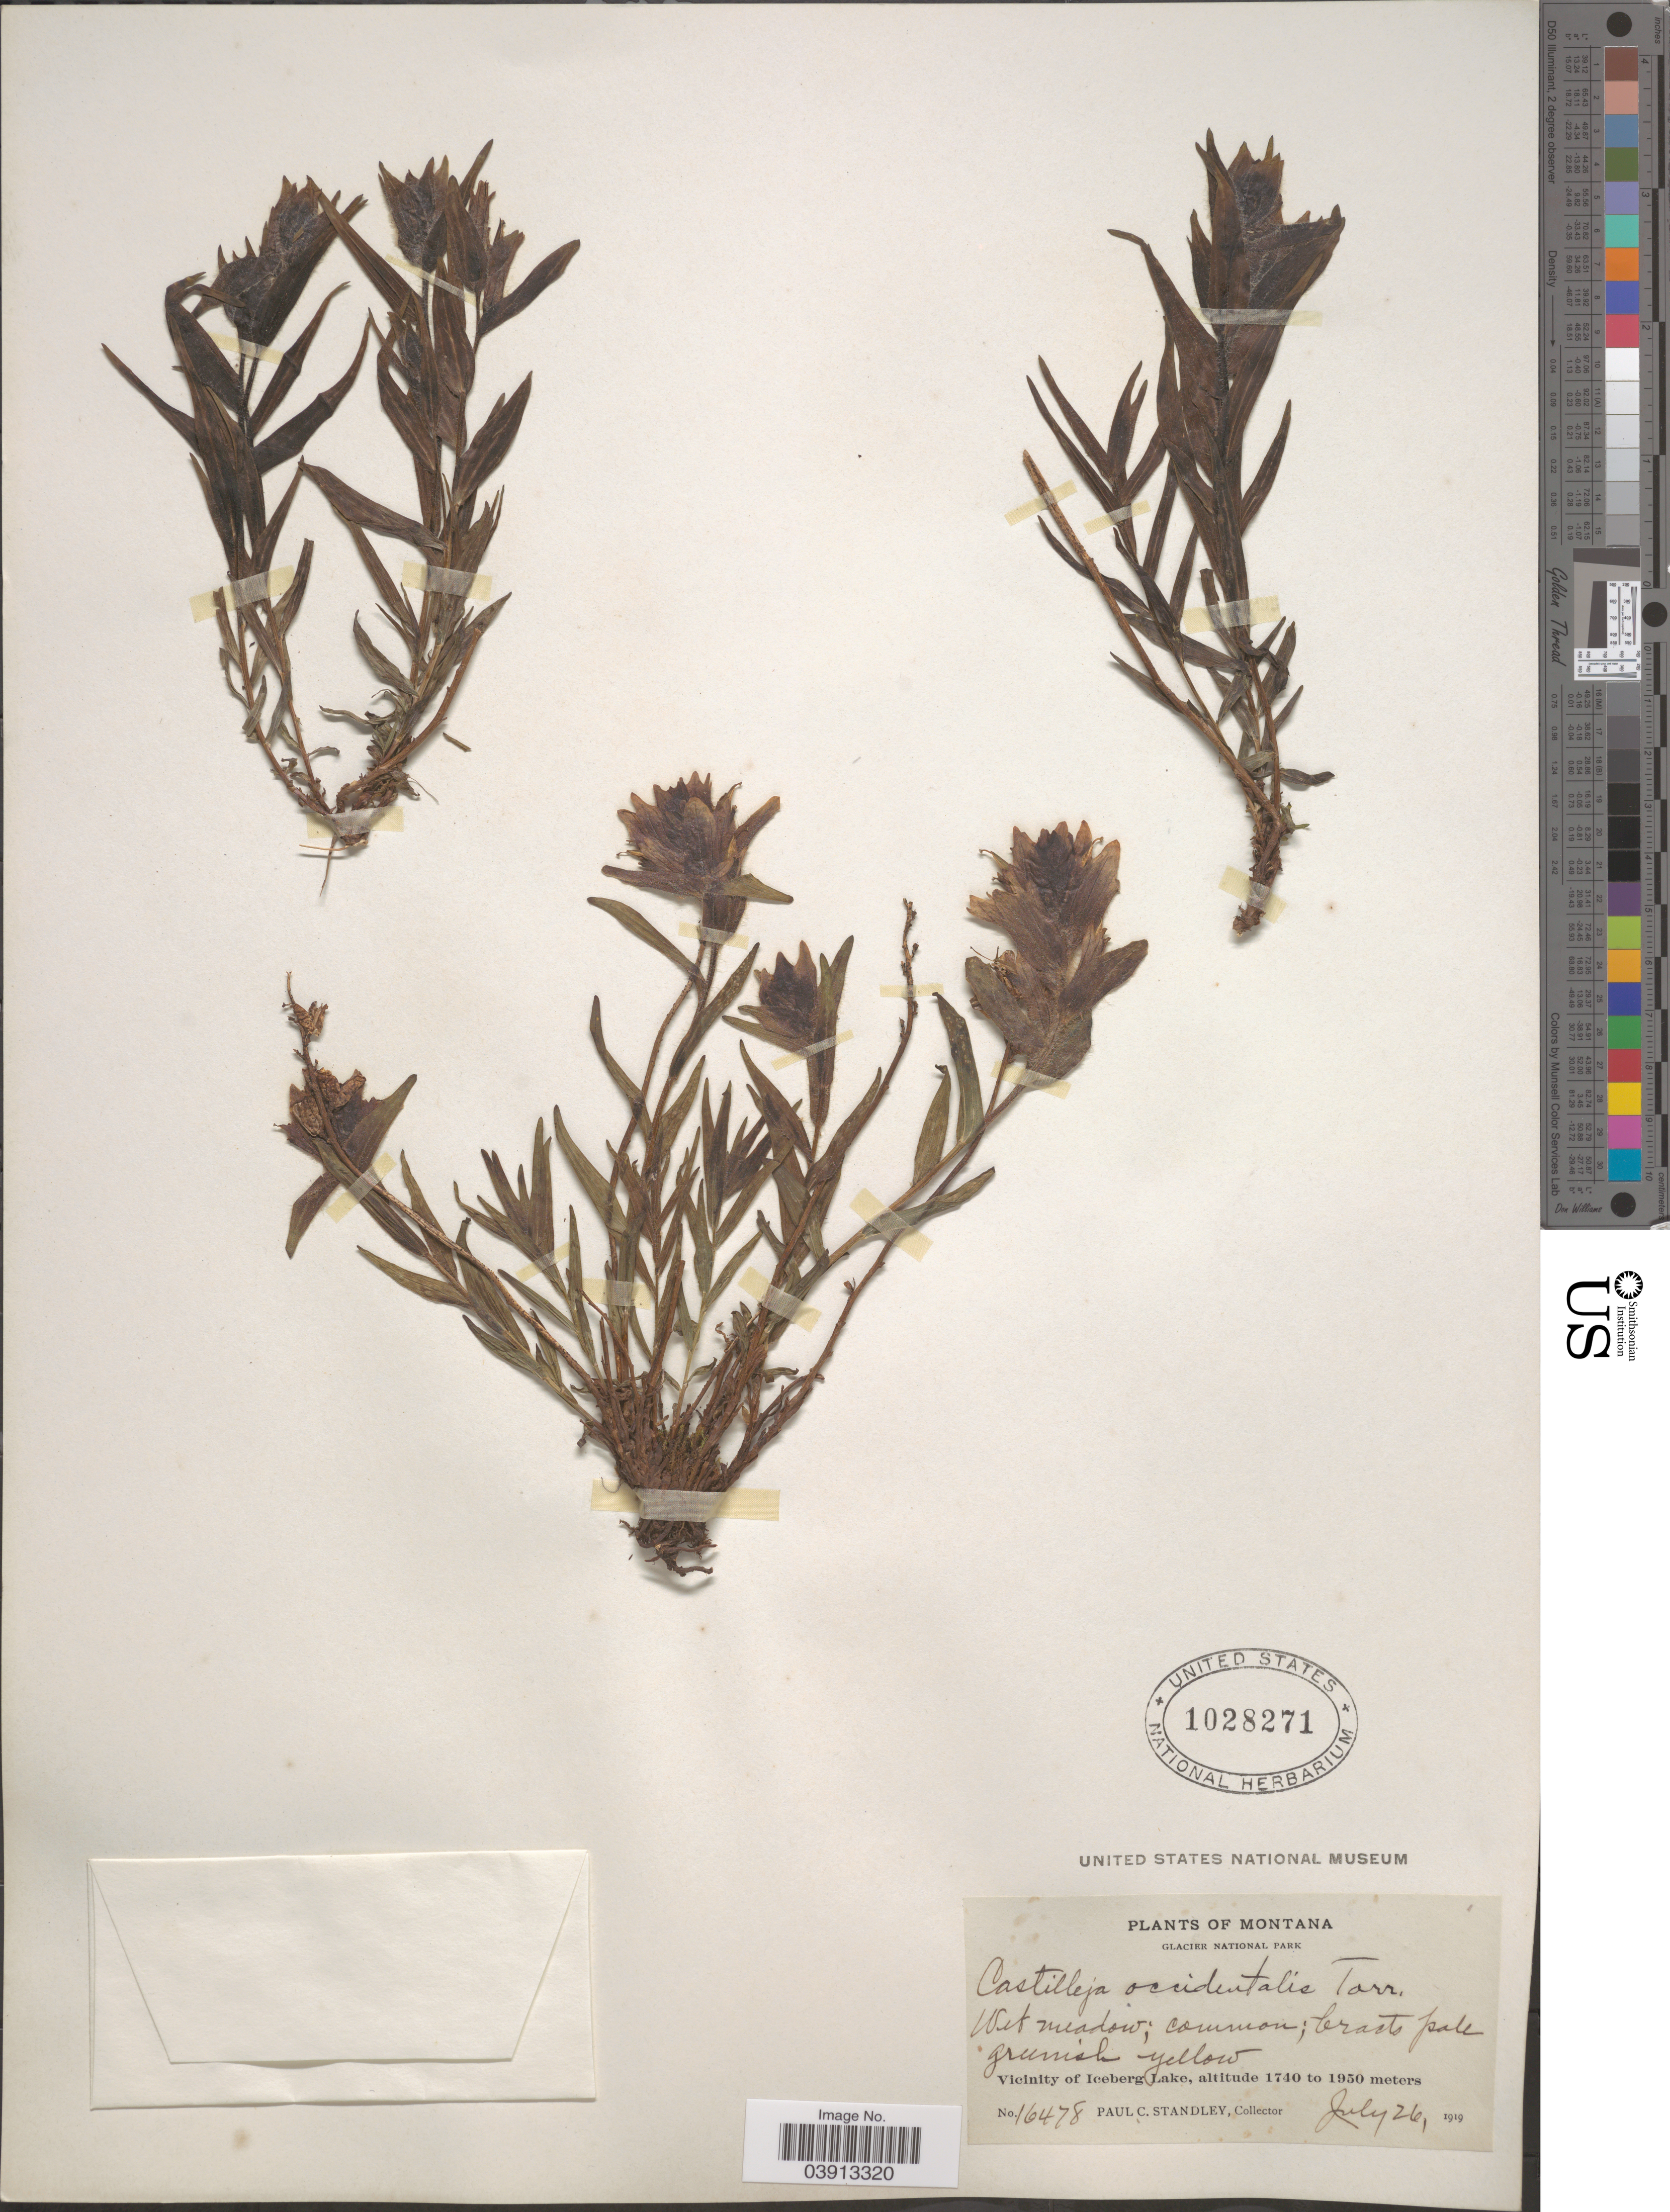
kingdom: Plantae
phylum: Tracheophyta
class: Magnoliopsida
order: Lamiales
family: Orobanchaceae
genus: Castilleja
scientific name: Castilleja occidentalis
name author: Torr.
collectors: P. C. Standley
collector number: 16478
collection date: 1919-07-26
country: United States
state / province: Montana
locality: Glacier National Park. Vicinity of Iceberg Lake.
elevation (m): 1740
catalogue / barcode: US 1028271